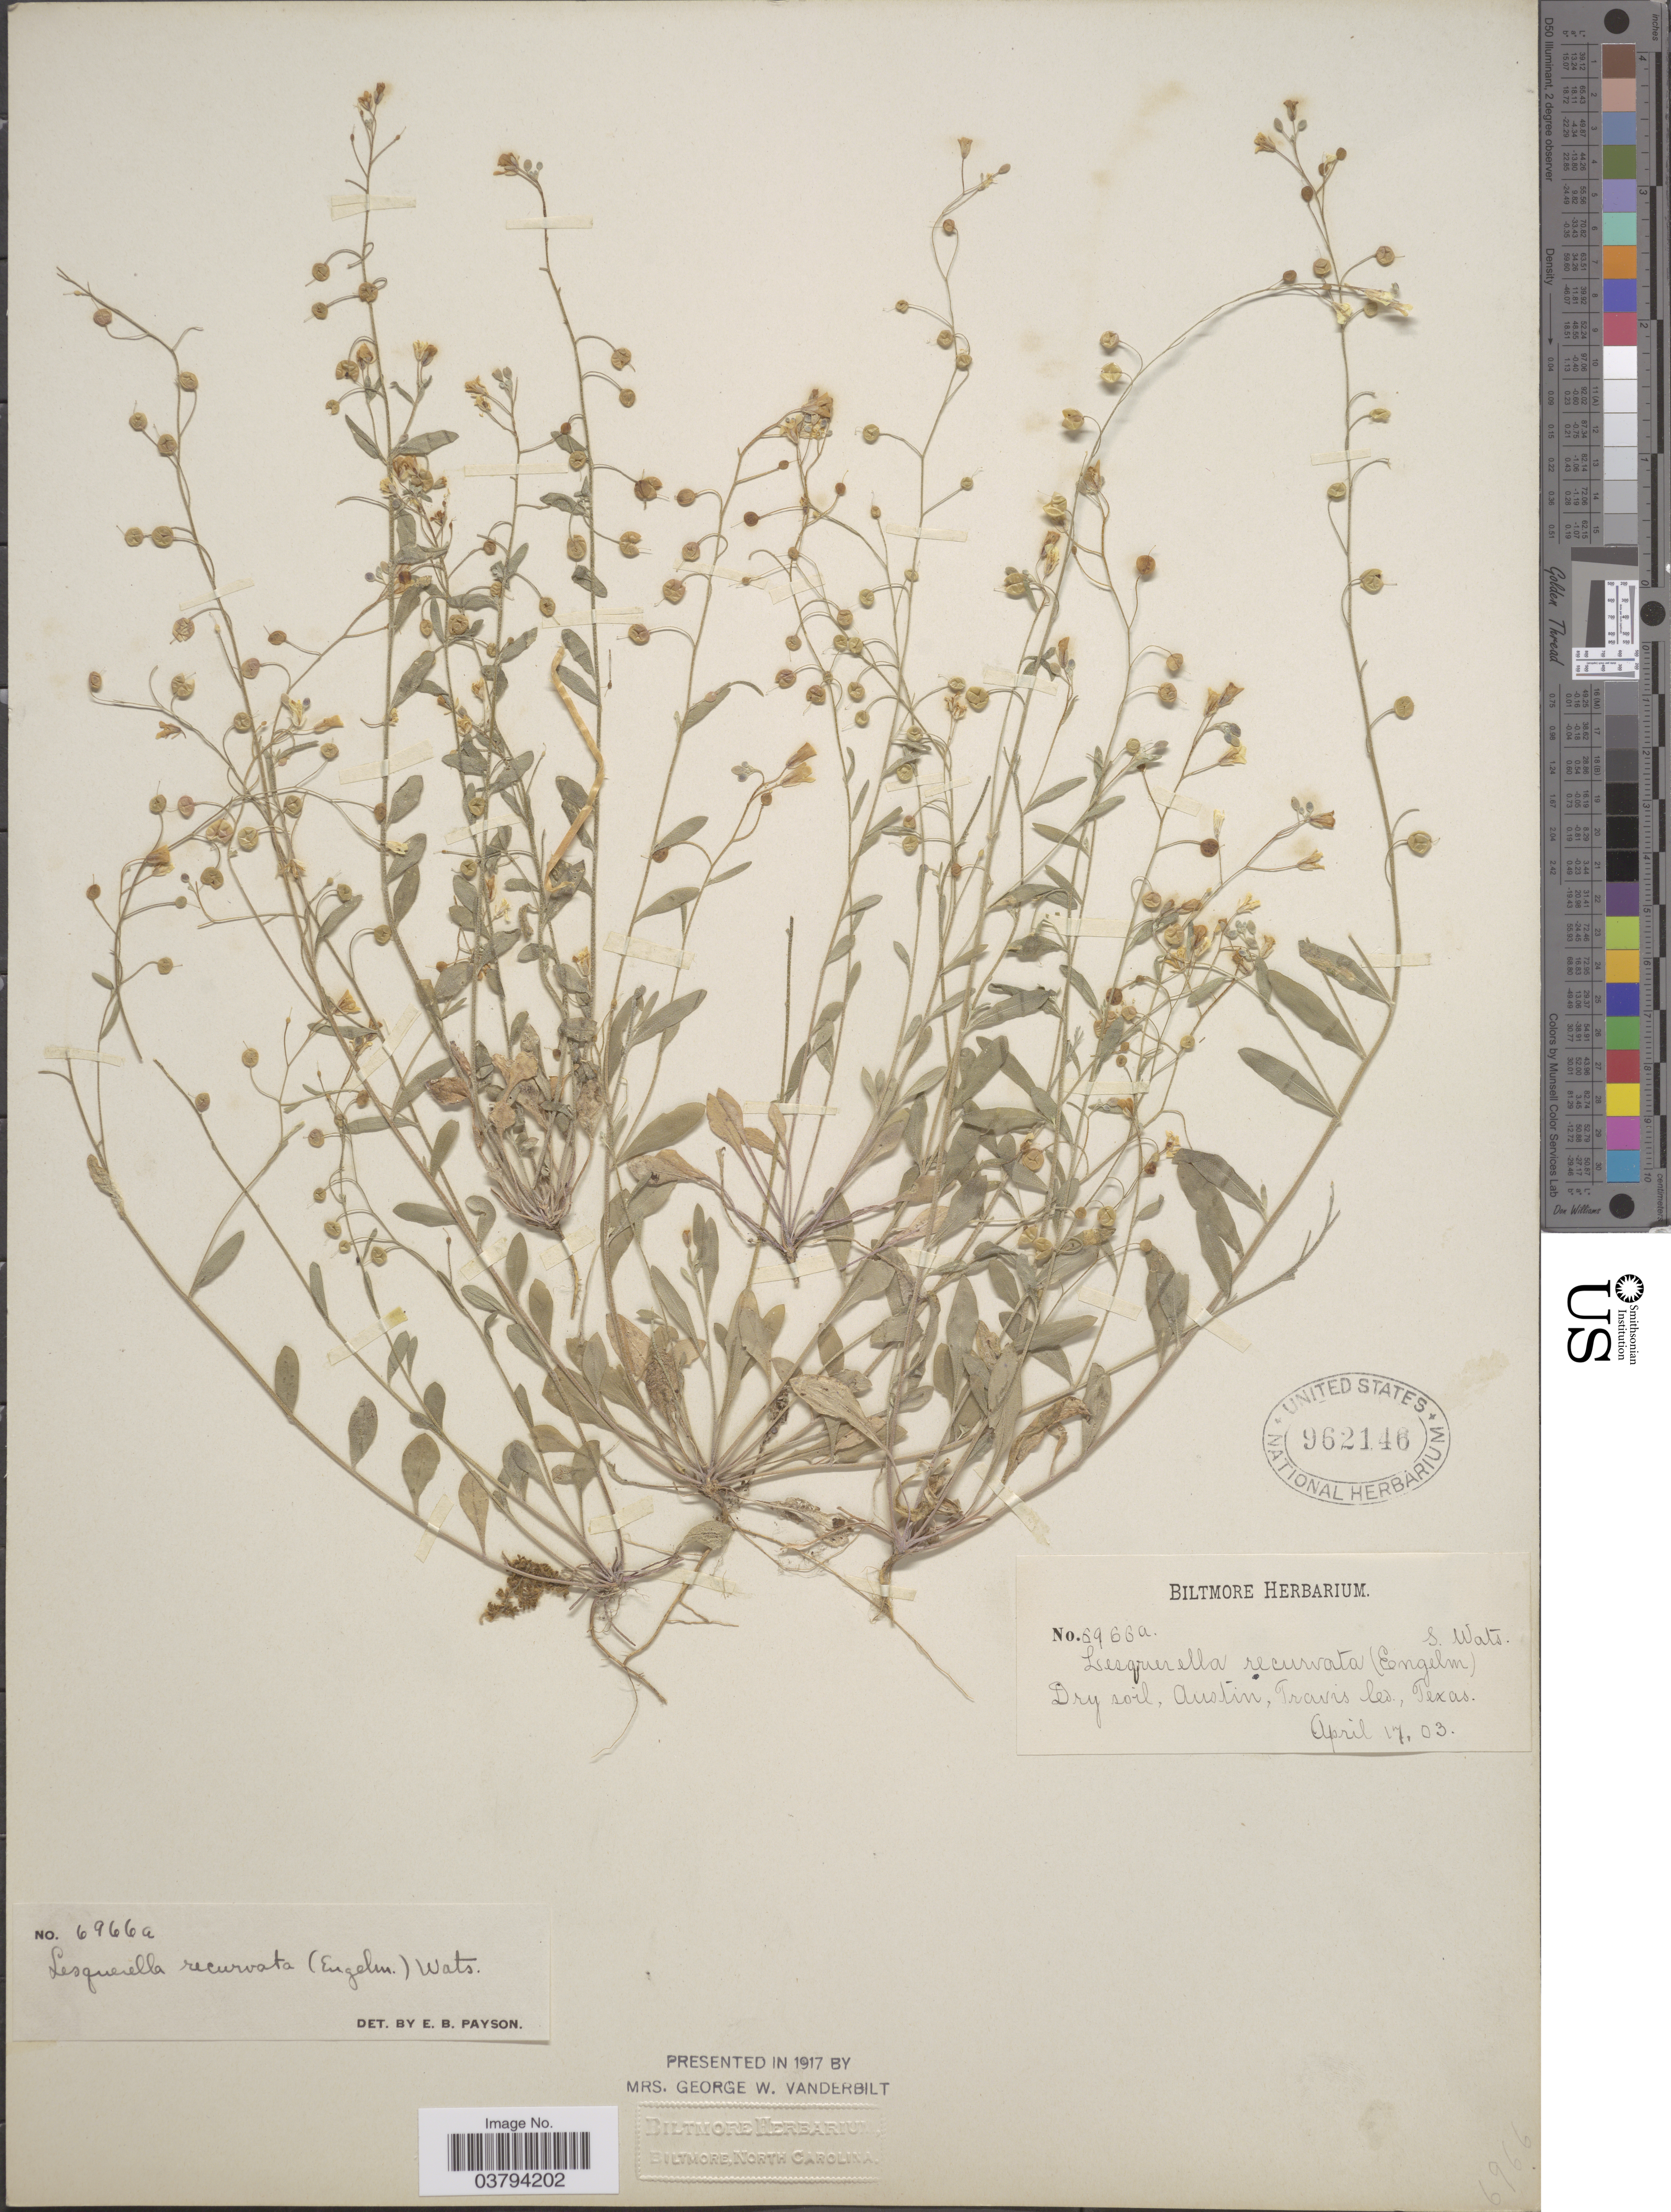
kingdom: Plantae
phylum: Tracheophyta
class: Magnoliopsida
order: Brassicales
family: Brassicaceae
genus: Lesquerella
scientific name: Lesquerella recurvata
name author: (Englem. ex A. Gray) S. Watson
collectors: ex herb. Biltmore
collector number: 6966a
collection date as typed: Transcribed d/m/y: 17/4/3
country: United States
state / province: Texas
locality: Austin, Travis Co.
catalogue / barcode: US 962146